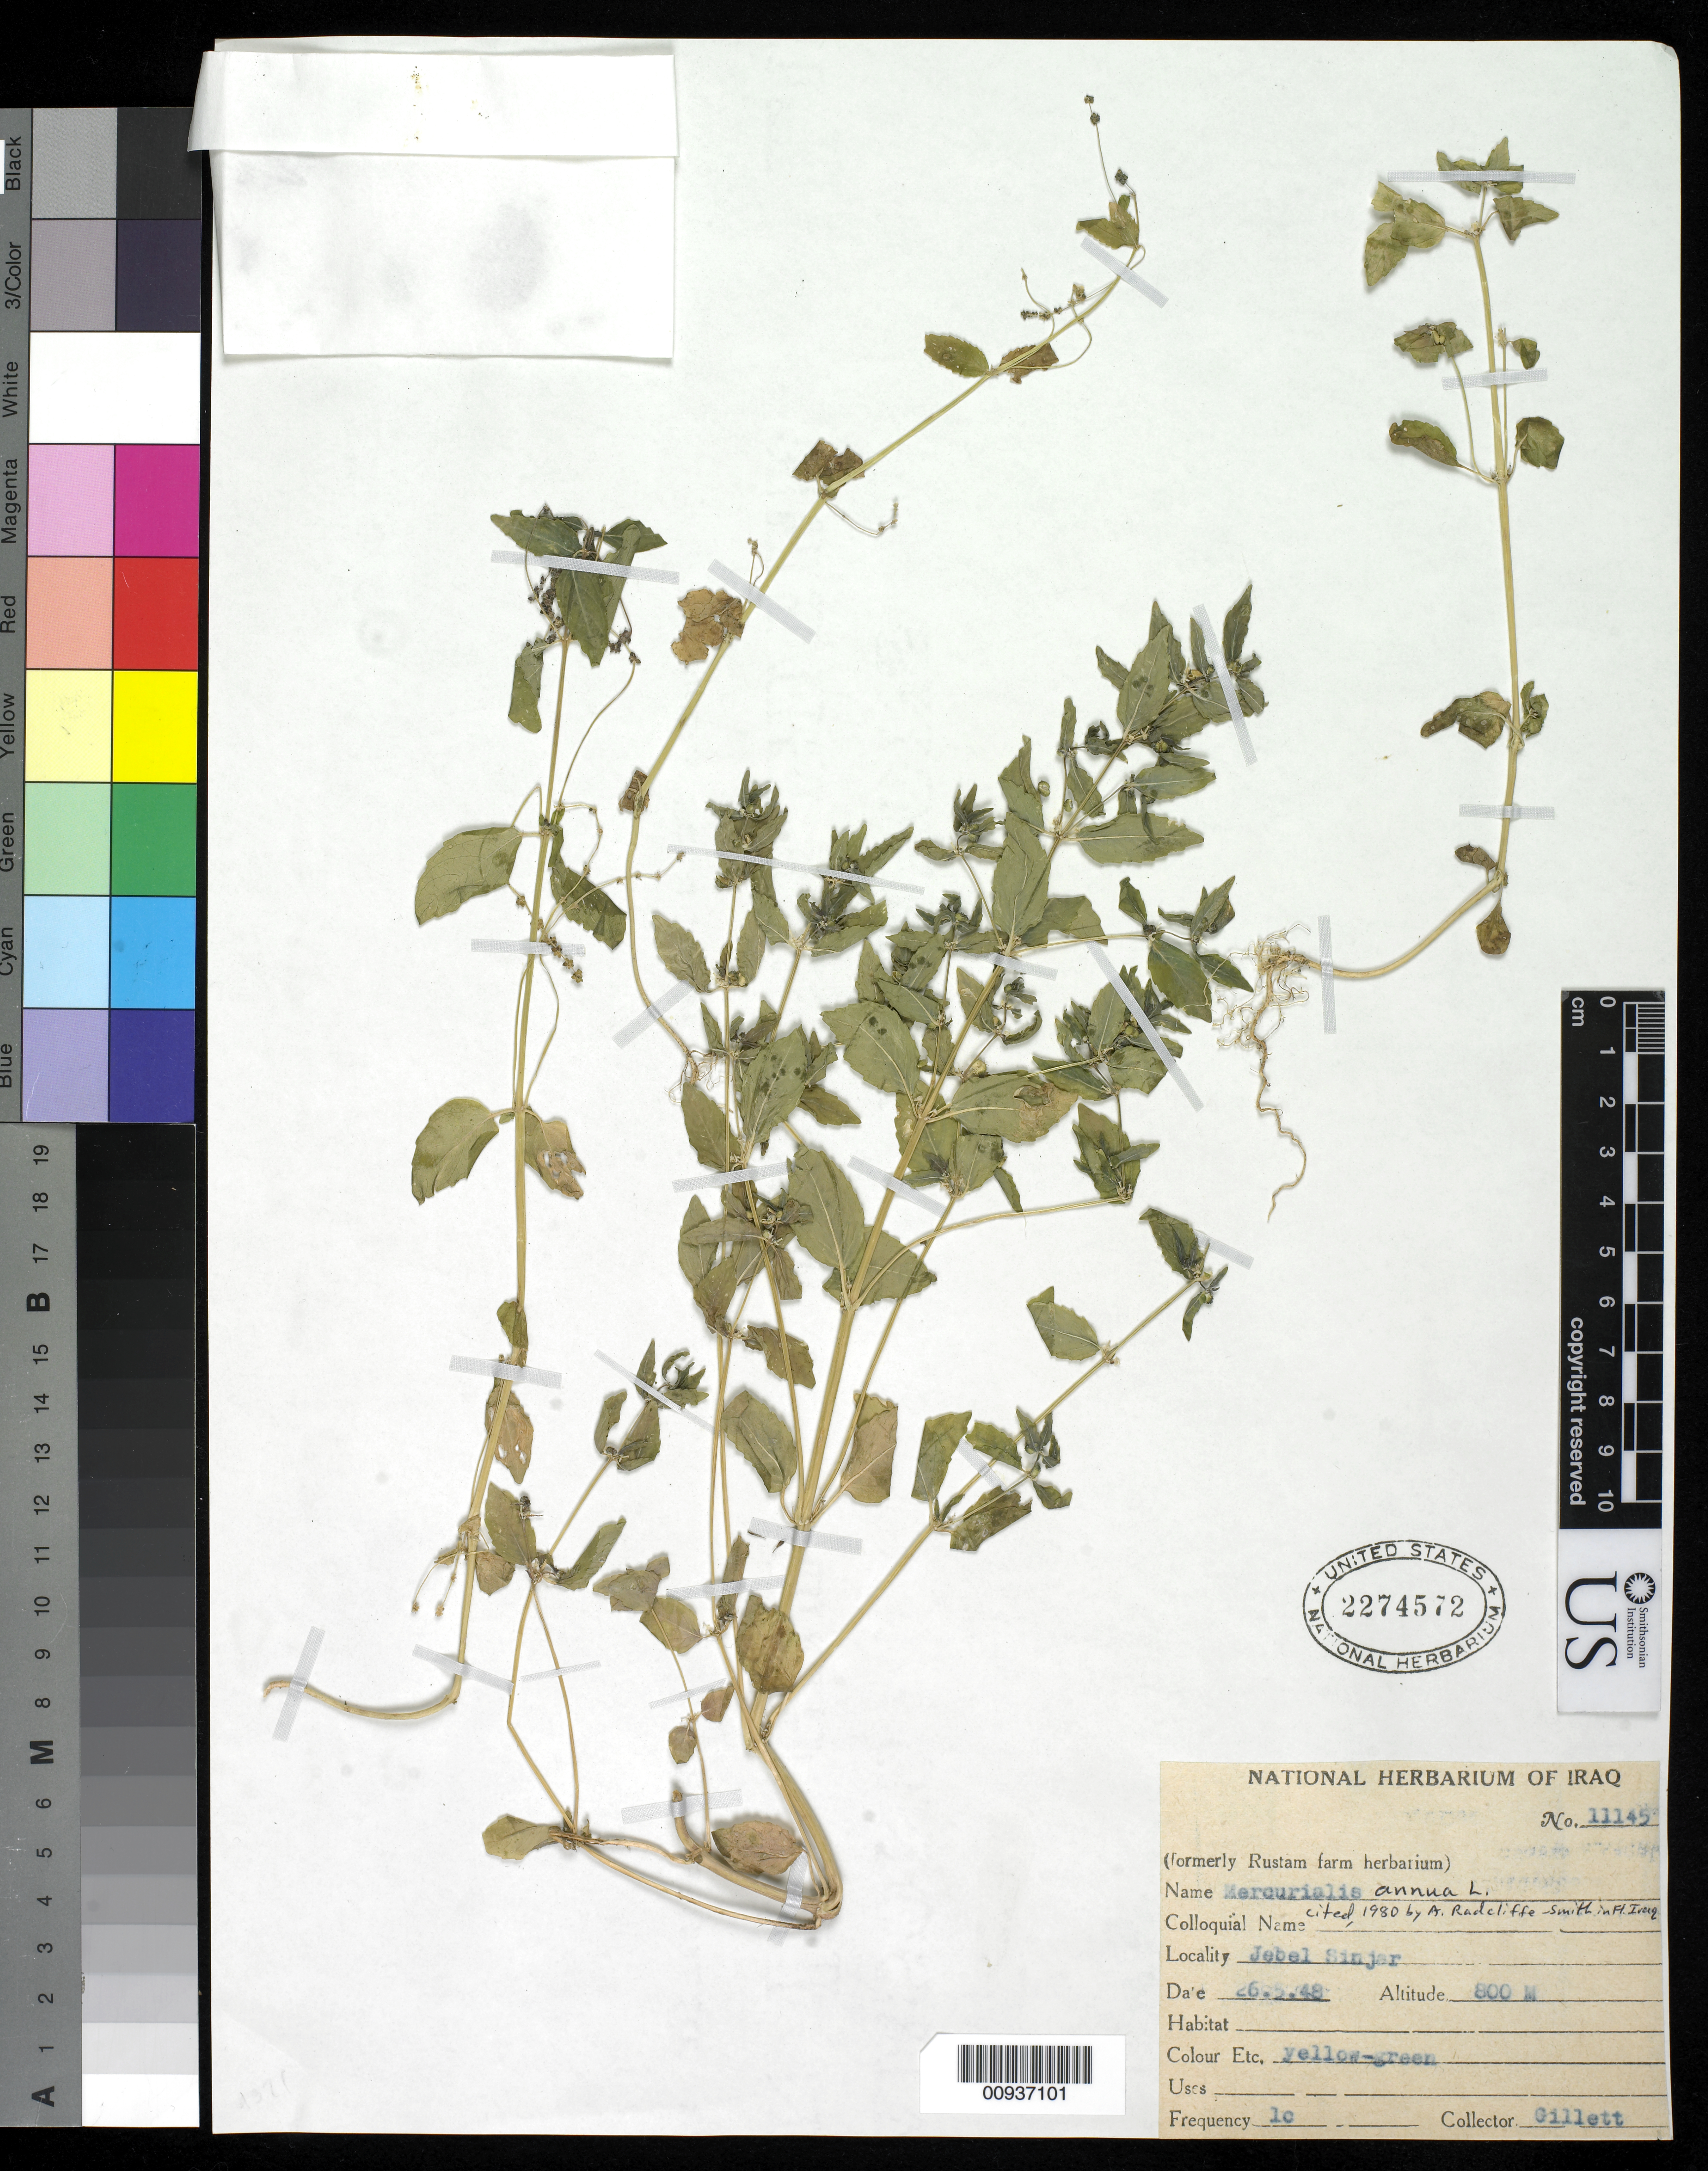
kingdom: Plantae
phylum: Tracheophyta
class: Magnoliopsida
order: Malpighiales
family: Euphorbiaceae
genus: Mercurialis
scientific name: Mercurialis annua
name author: L.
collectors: Gillett, --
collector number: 11145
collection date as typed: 26 May 1948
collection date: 1948-05-26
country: Iraq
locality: Jebel Sinjar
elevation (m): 800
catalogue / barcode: US 2274572